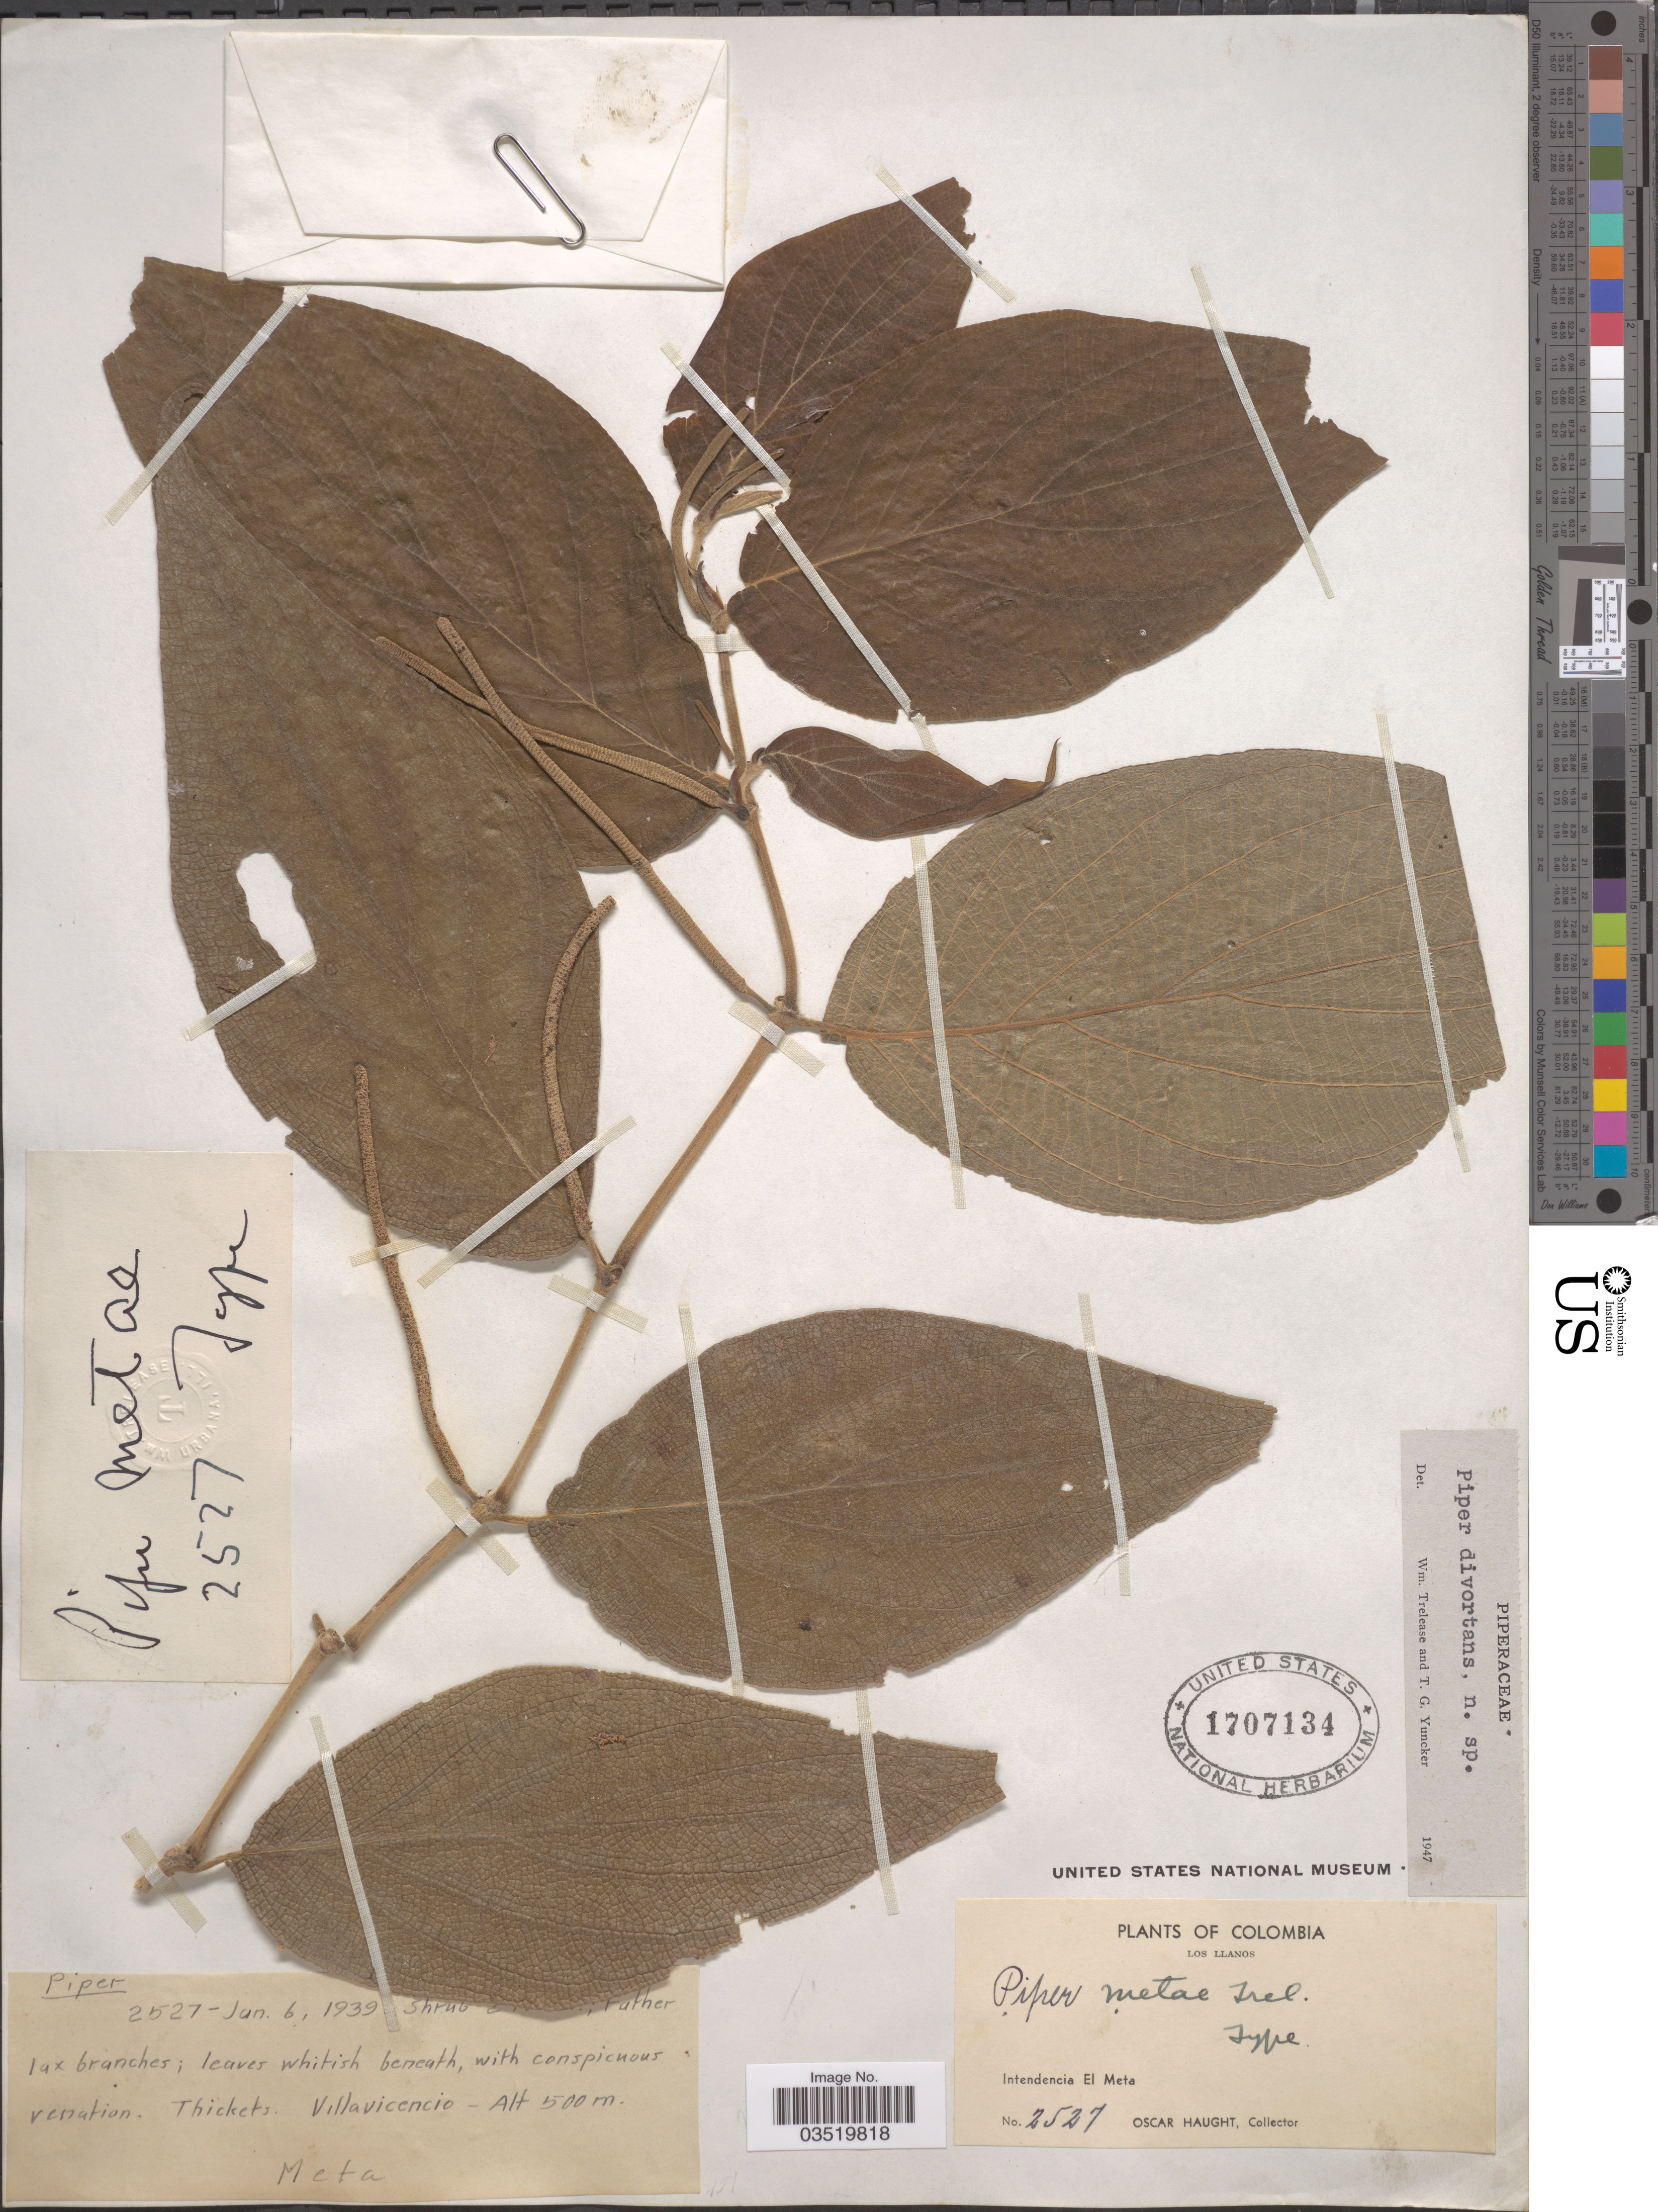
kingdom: Plantae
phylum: Tracheophyta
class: Magnoliopsida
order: Piperales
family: Piperaceae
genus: Piper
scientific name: Piper divortans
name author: Trel. & Yunck.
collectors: O. Haught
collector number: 2527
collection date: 1939-06-06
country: Colombia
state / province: Meta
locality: Los Llanos. Intendencia El Meta. Villavicencio.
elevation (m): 500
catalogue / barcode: US 1707134